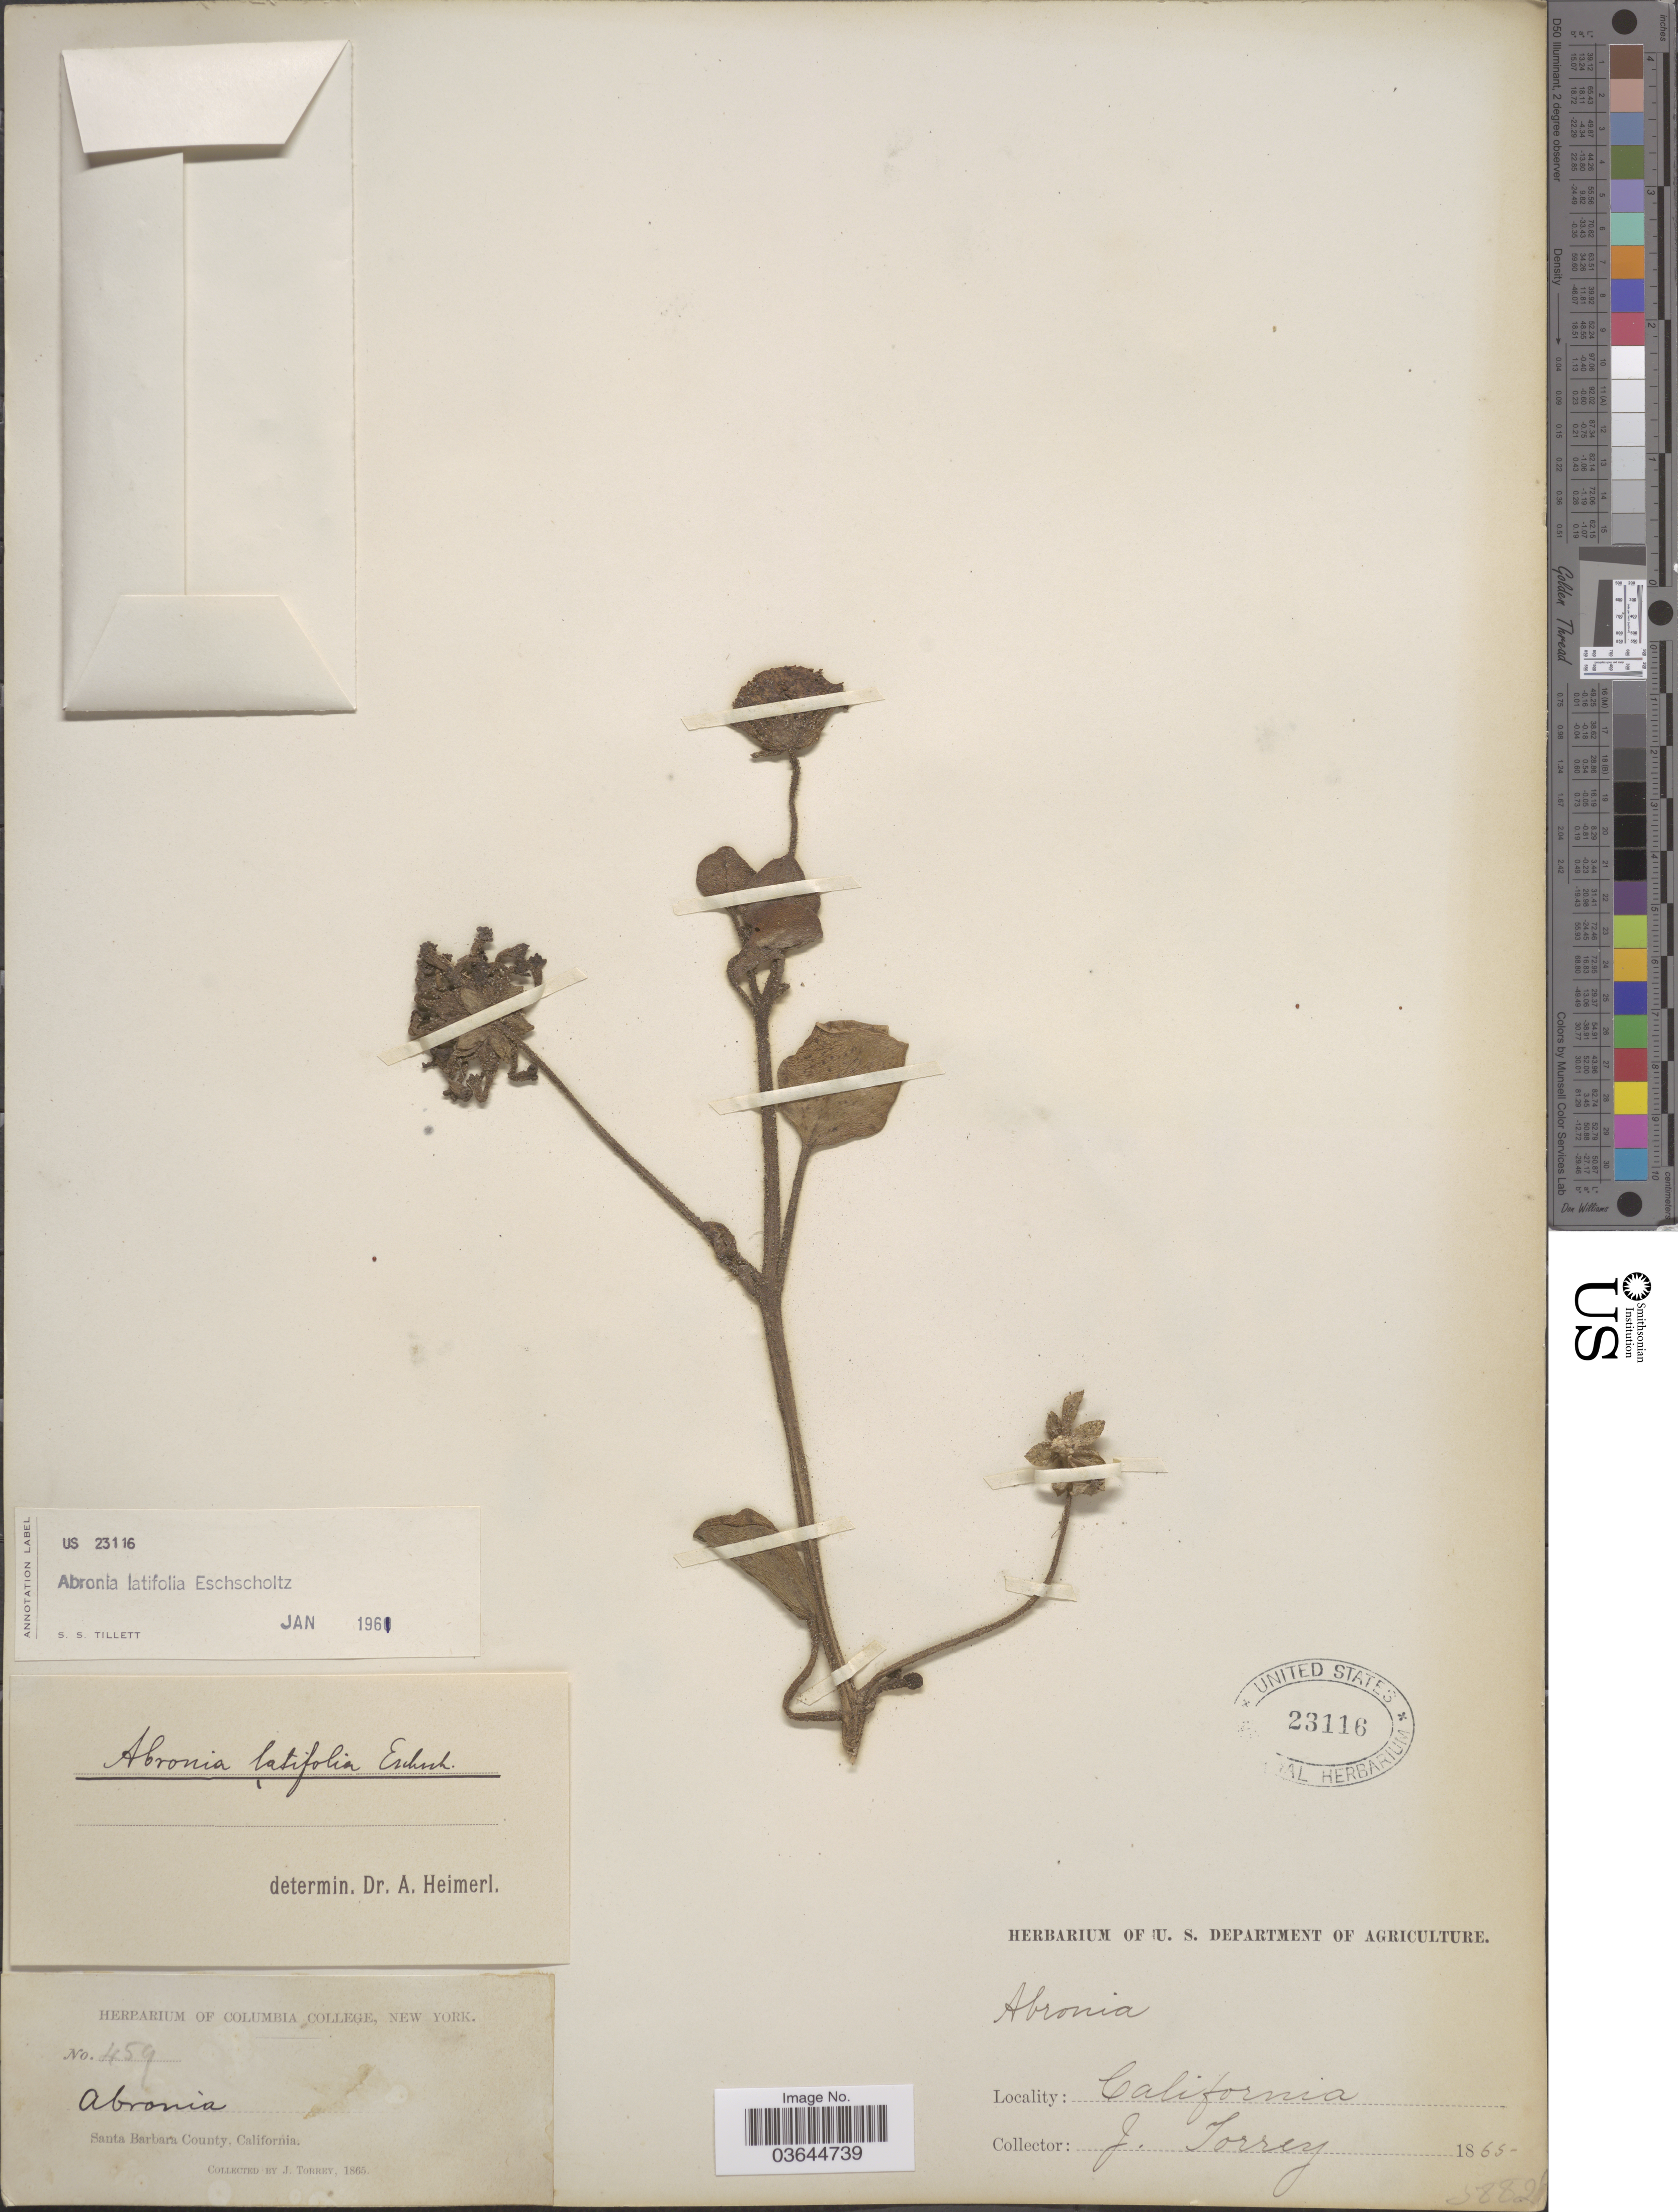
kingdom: Plantae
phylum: Tracheophyta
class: Magnoliopsida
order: Caryophyllales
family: Nyctaginaceae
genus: Abronia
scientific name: Abronia latifolia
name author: Eschsch.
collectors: J. Torrey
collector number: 459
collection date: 1865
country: United States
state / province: California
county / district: Santa Barbara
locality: Santa Barbara County.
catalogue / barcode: US 23116